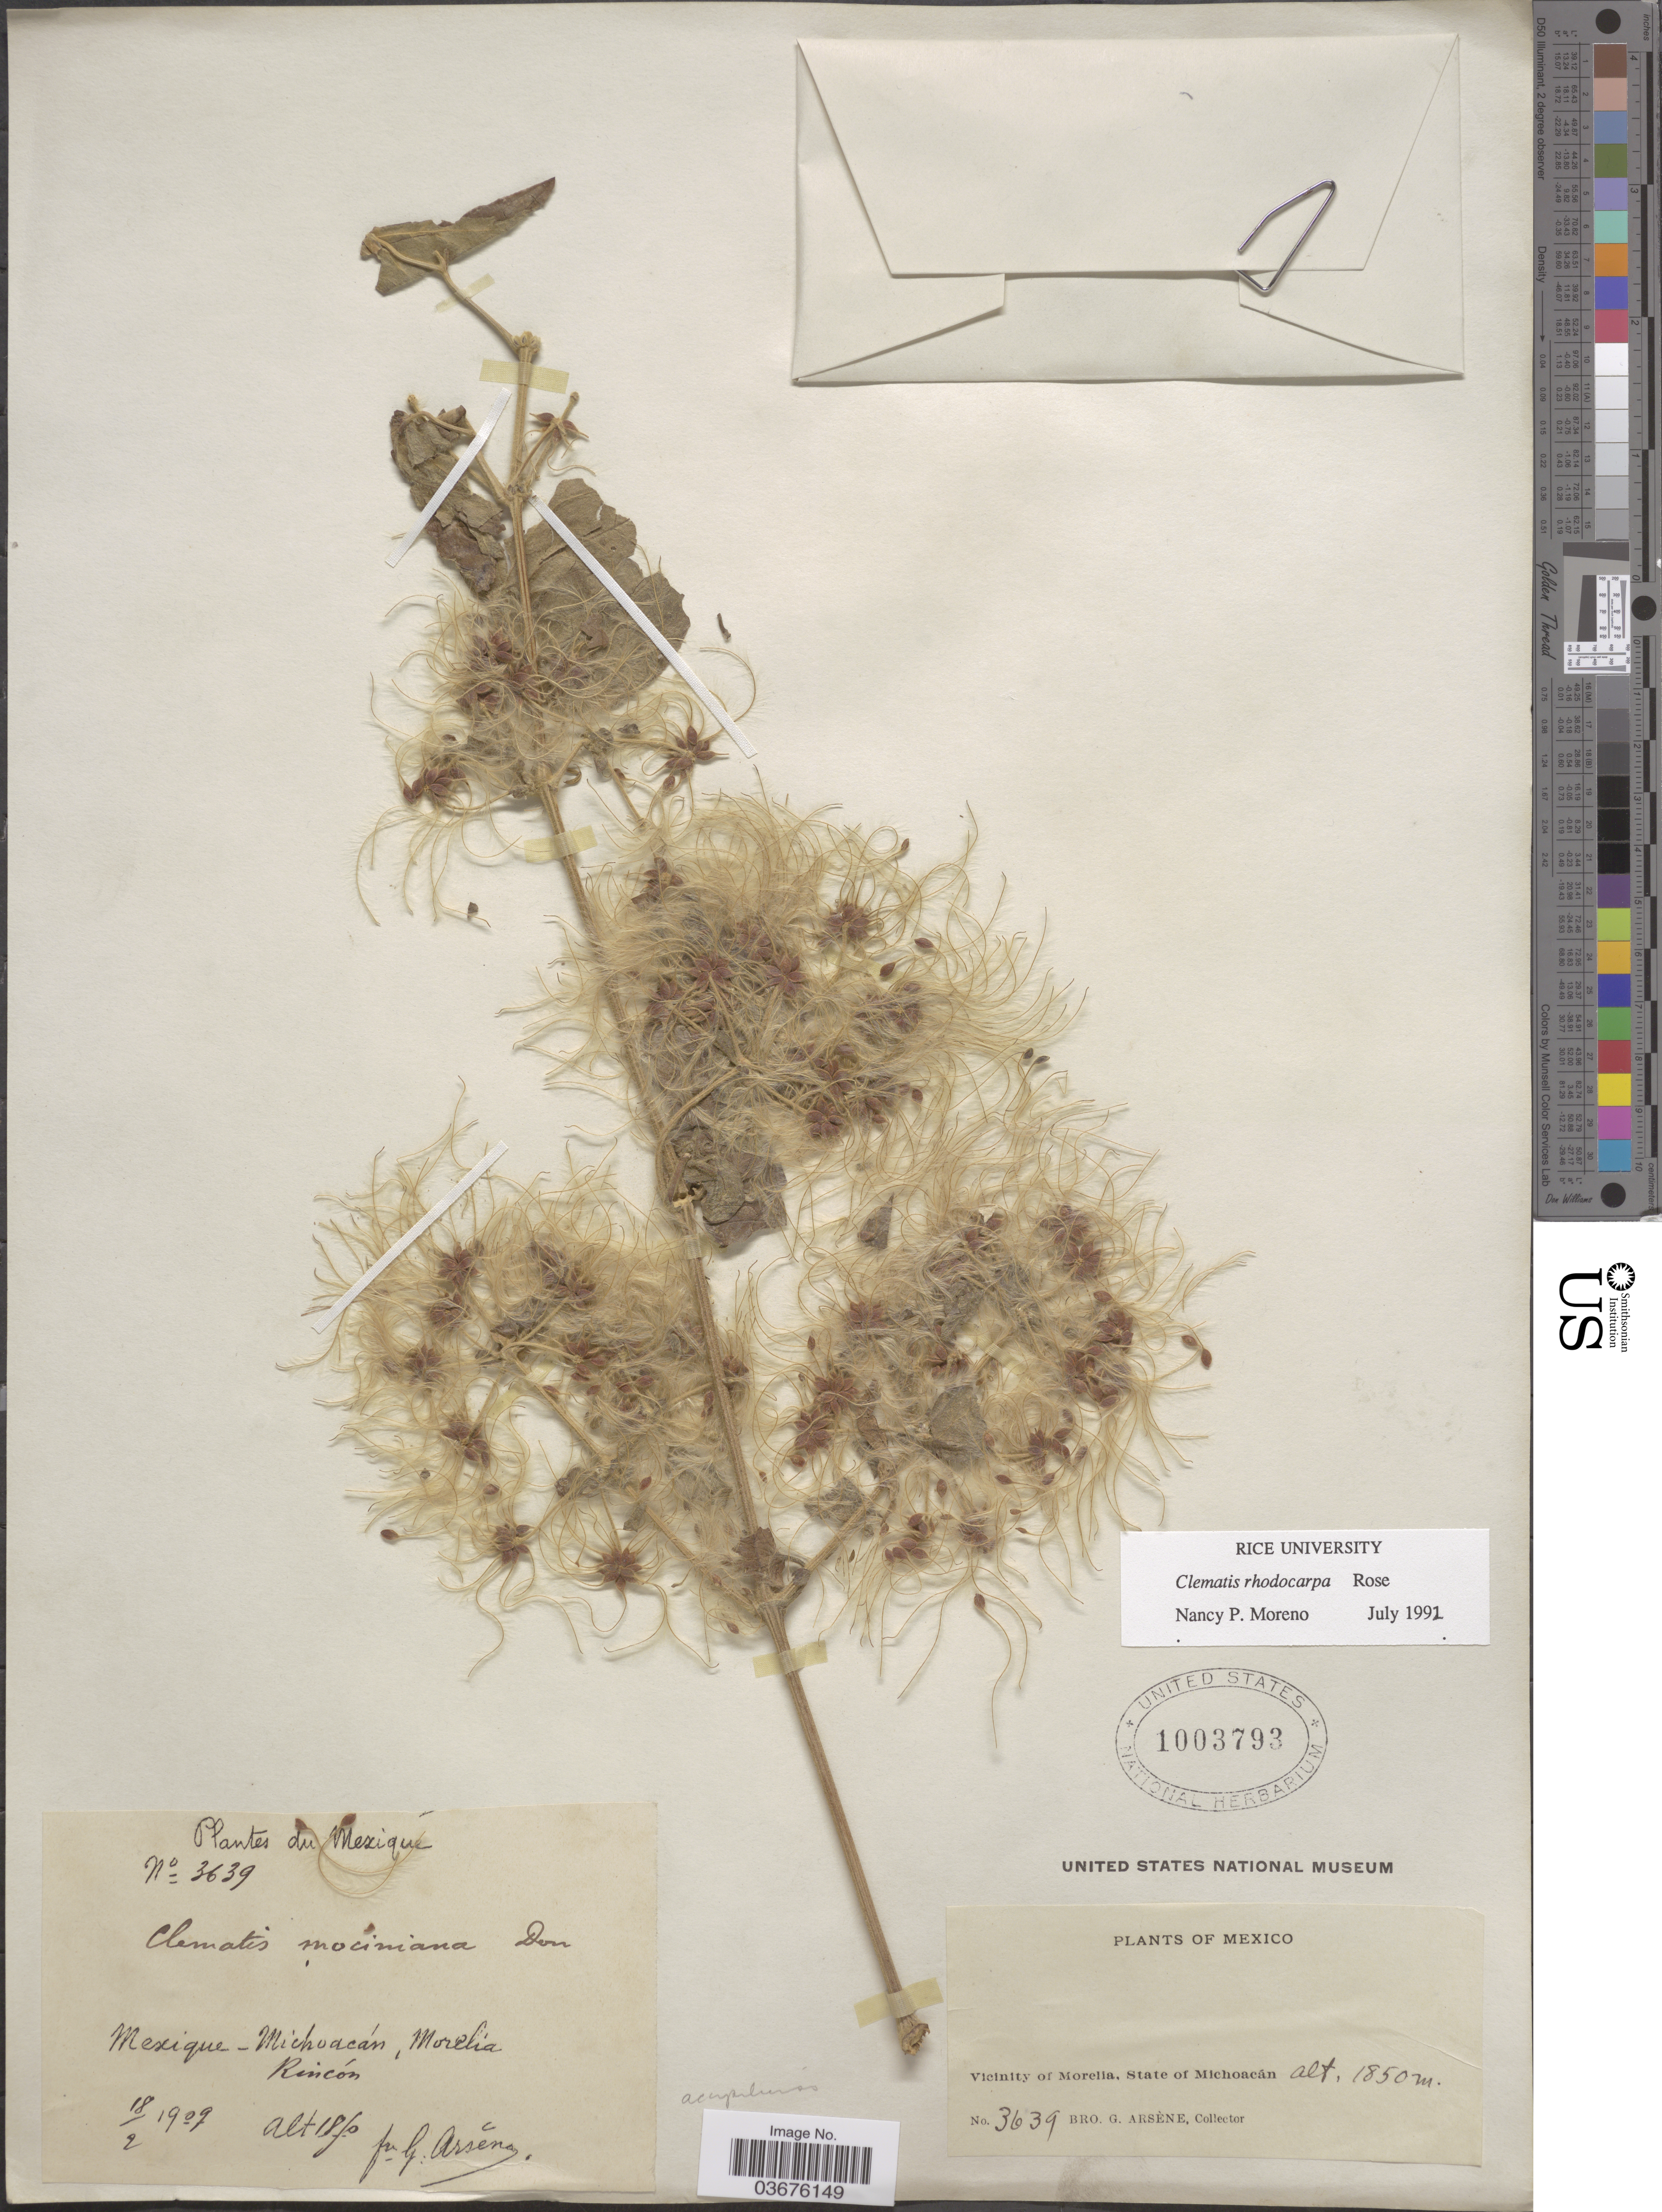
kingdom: Plantae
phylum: Tracheophyta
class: Magnoliopsida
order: Ranunculales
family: Ranunculaceae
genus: Clematis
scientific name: Clematis rhodocarpa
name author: Rose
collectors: Bro. G. Arsène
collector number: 3639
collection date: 1909-02-18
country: Mexico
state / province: Michoacán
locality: Vicinity of Morelia. Morelia. Rincón.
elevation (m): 1850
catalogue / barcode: US 1003793